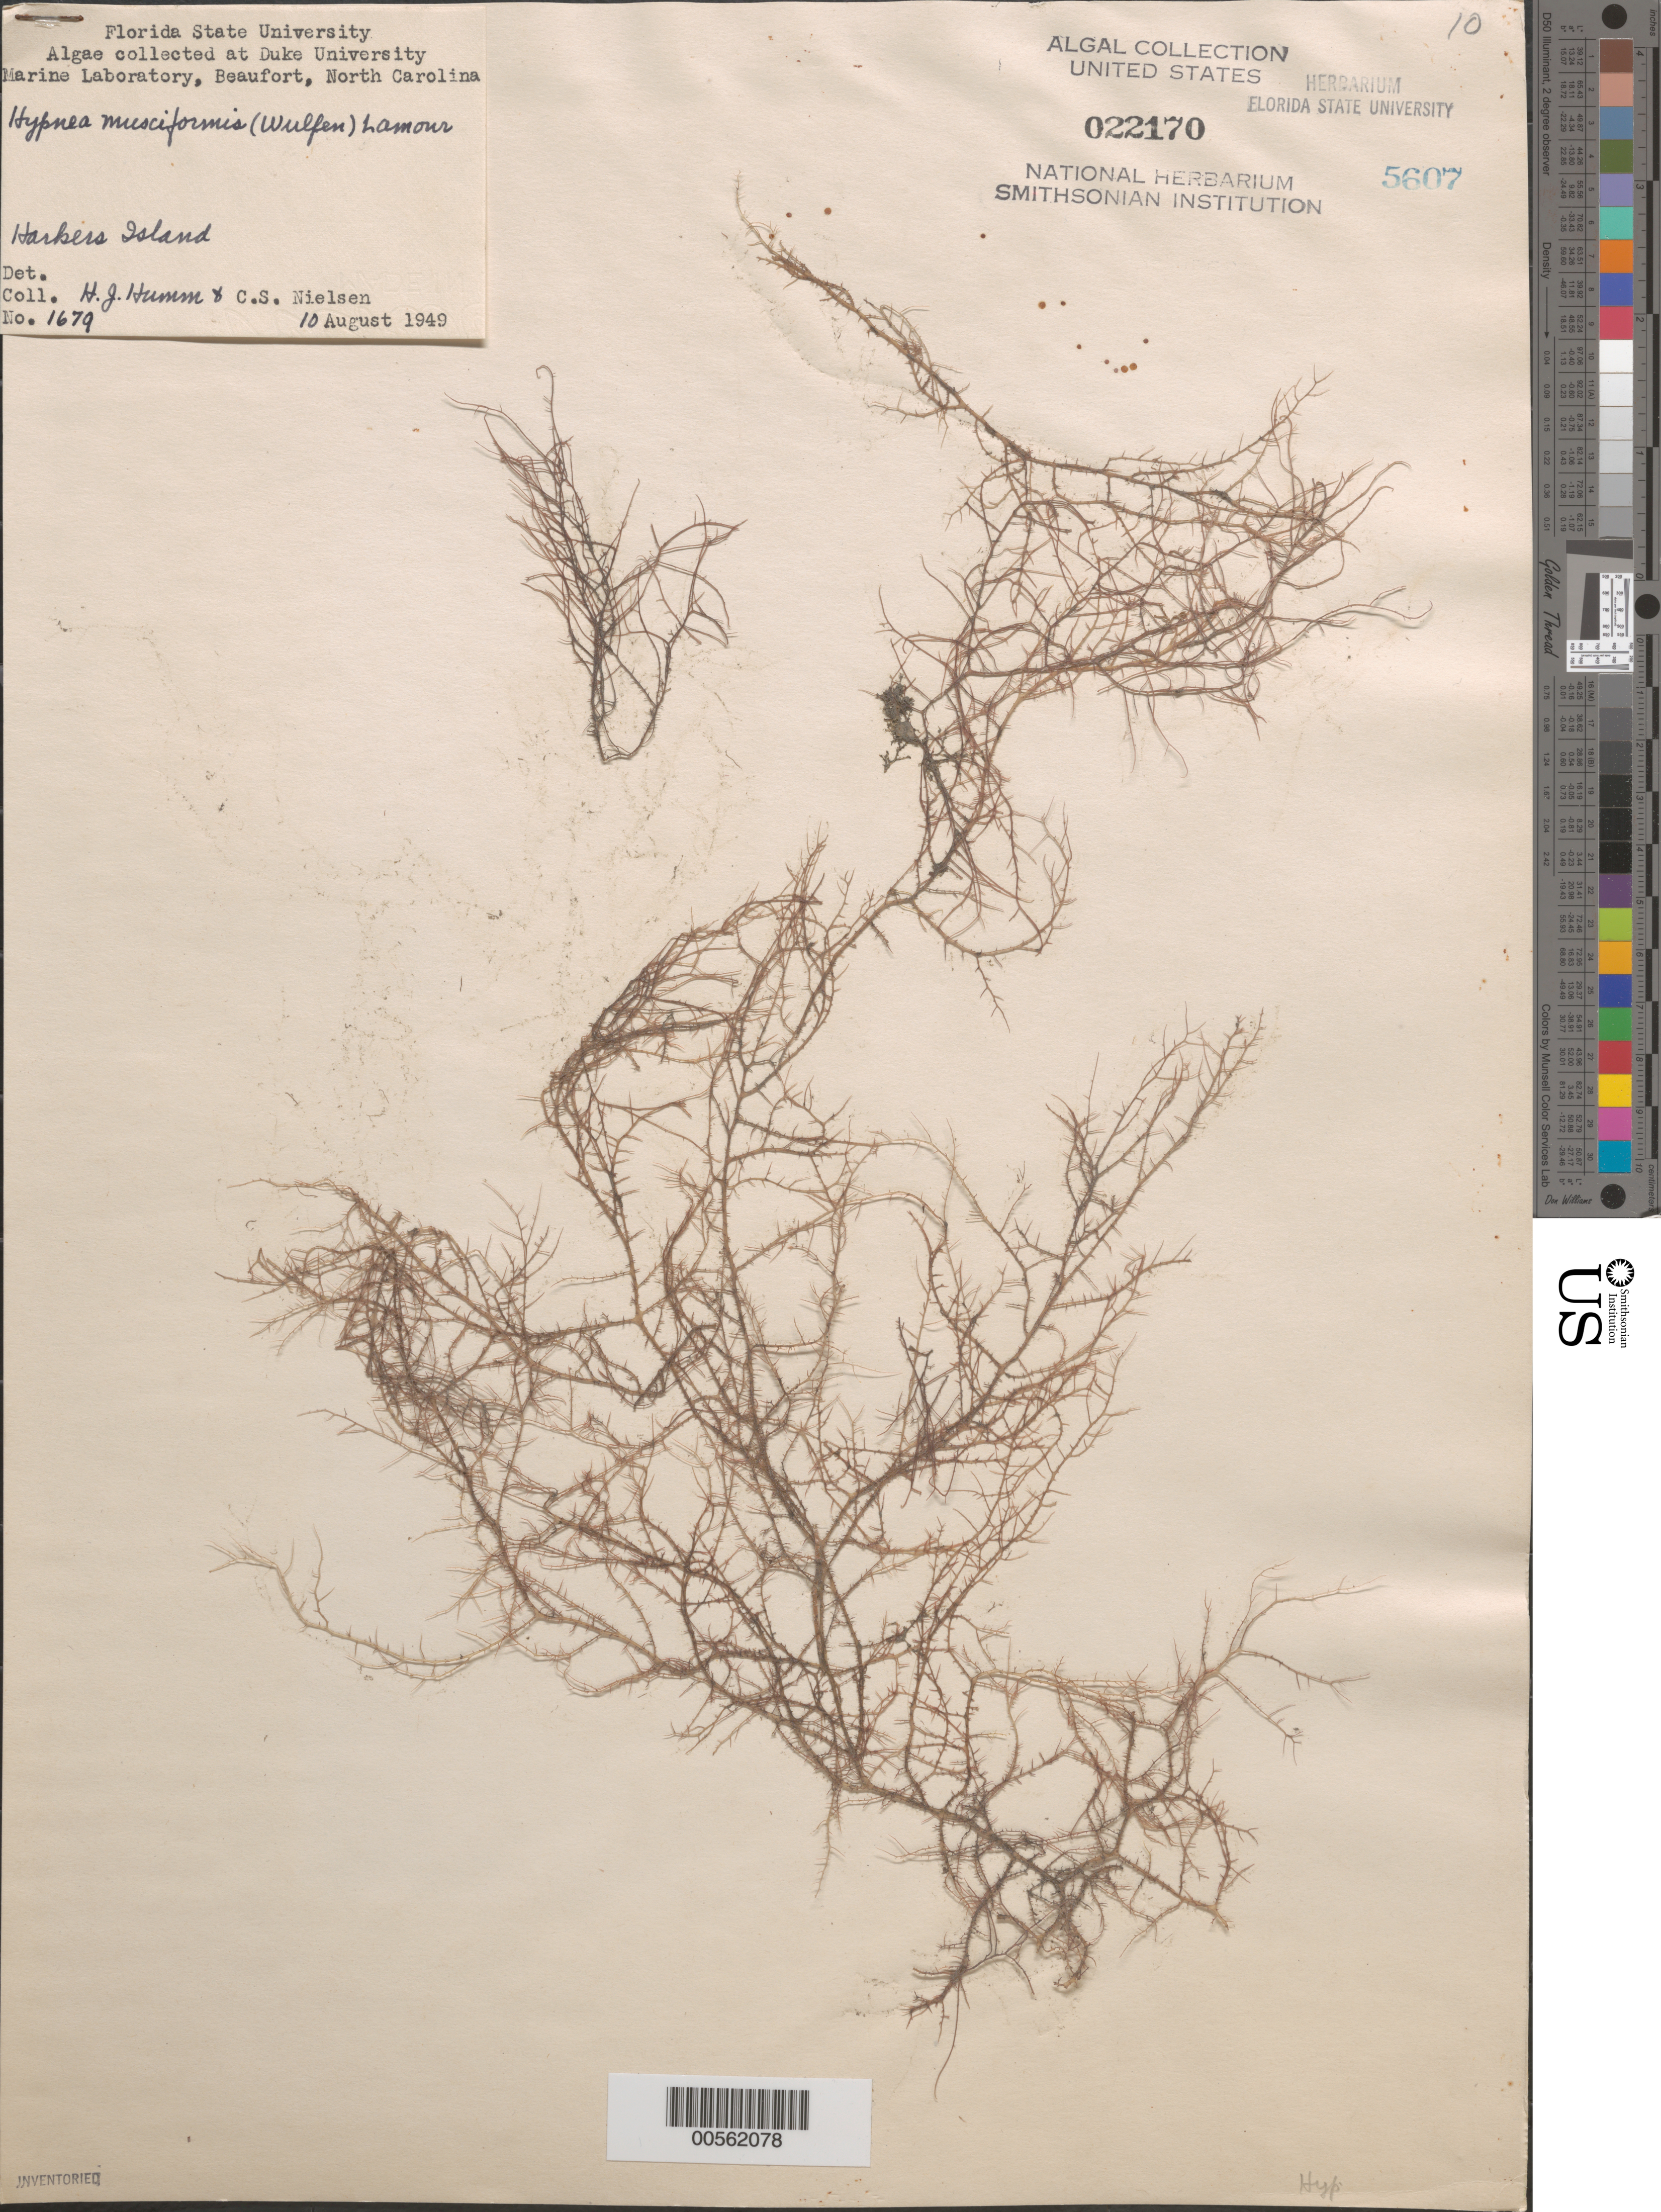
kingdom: Plantae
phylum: Rhodophyta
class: Florideophyceae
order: Gigartinales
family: Cystocloniaceae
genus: Hypnea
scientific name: Hypnea musciformis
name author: (Wulfen) J.V.Lamouroux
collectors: H. J. Humm & C. S. Nielsen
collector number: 1679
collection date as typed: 10 Aug 1949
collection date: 1949-08-10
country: United States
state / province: North Carolina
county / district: Carteret County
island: Harkers Island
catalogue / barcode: US 22170